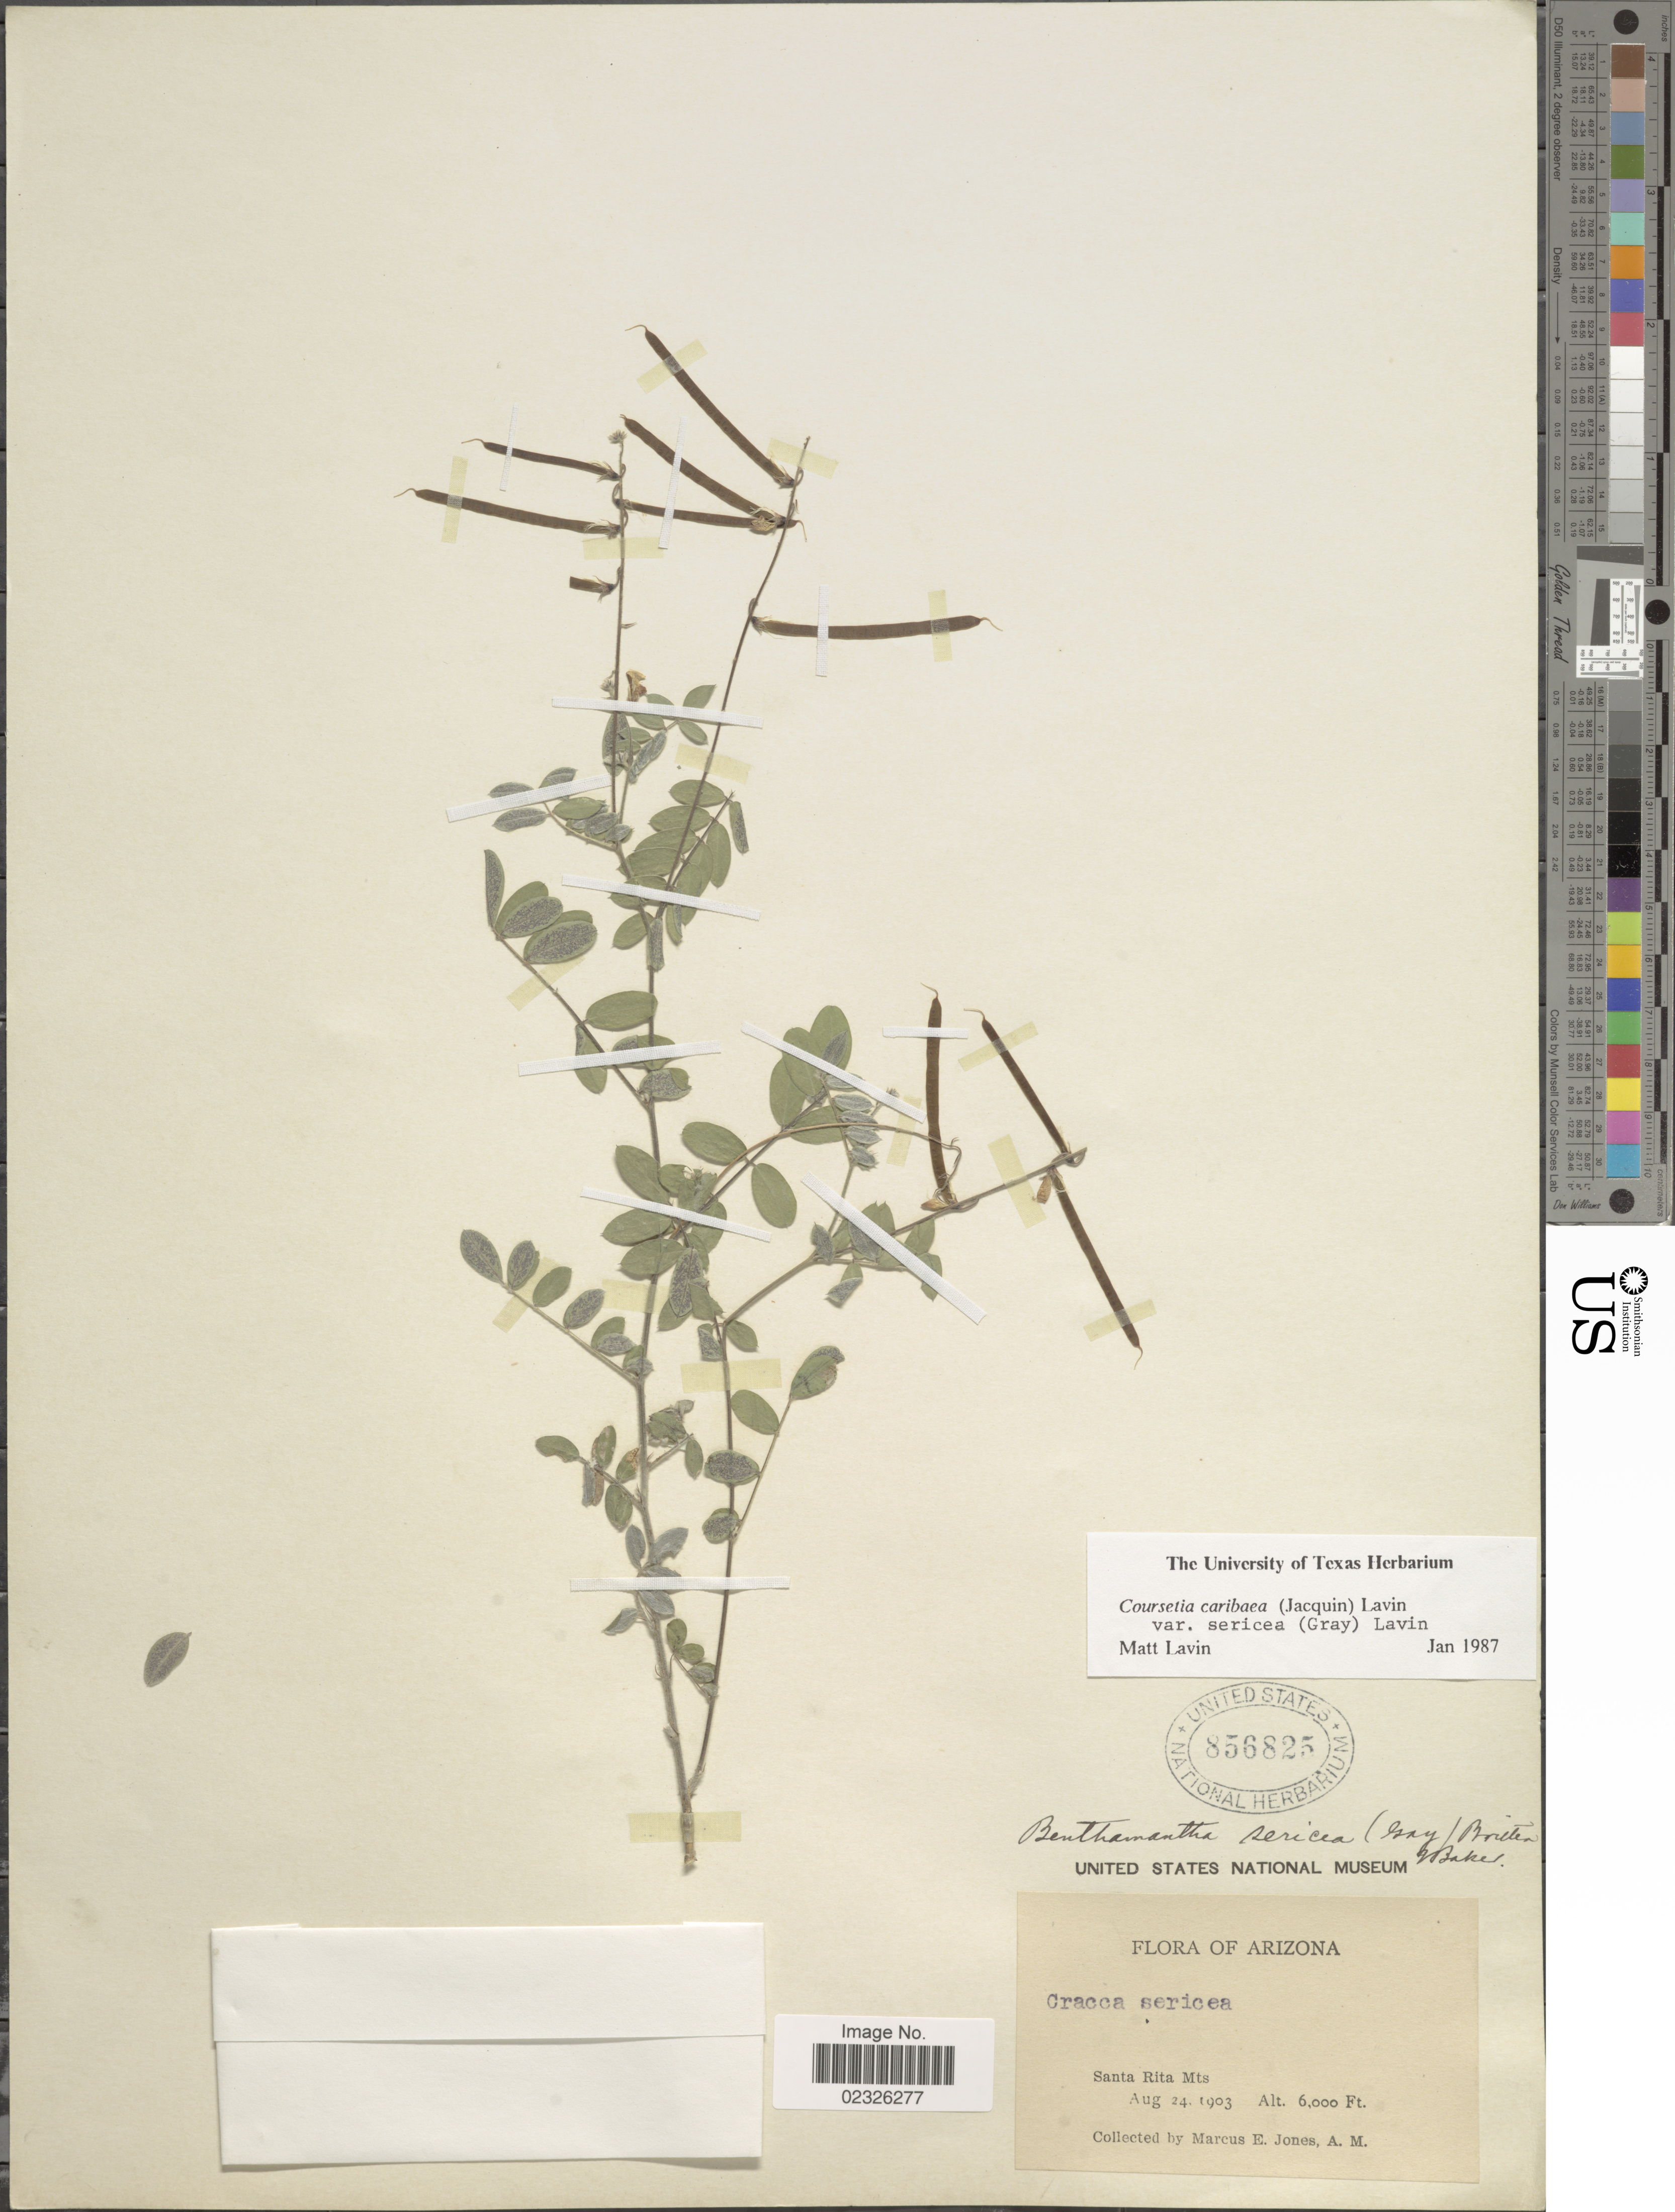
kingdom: Plantae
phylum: Tracheophyta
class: Magnoliopsida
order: Fabales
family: Fabaceae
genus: Coursetia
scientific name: Coursetia caribaea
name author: (Jacq.) Lavin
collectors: M. E. Jones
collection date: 1903-08-24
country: United States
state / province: Arizona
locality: Santa Rita Mts.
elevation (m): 1829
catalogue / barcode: US 856825